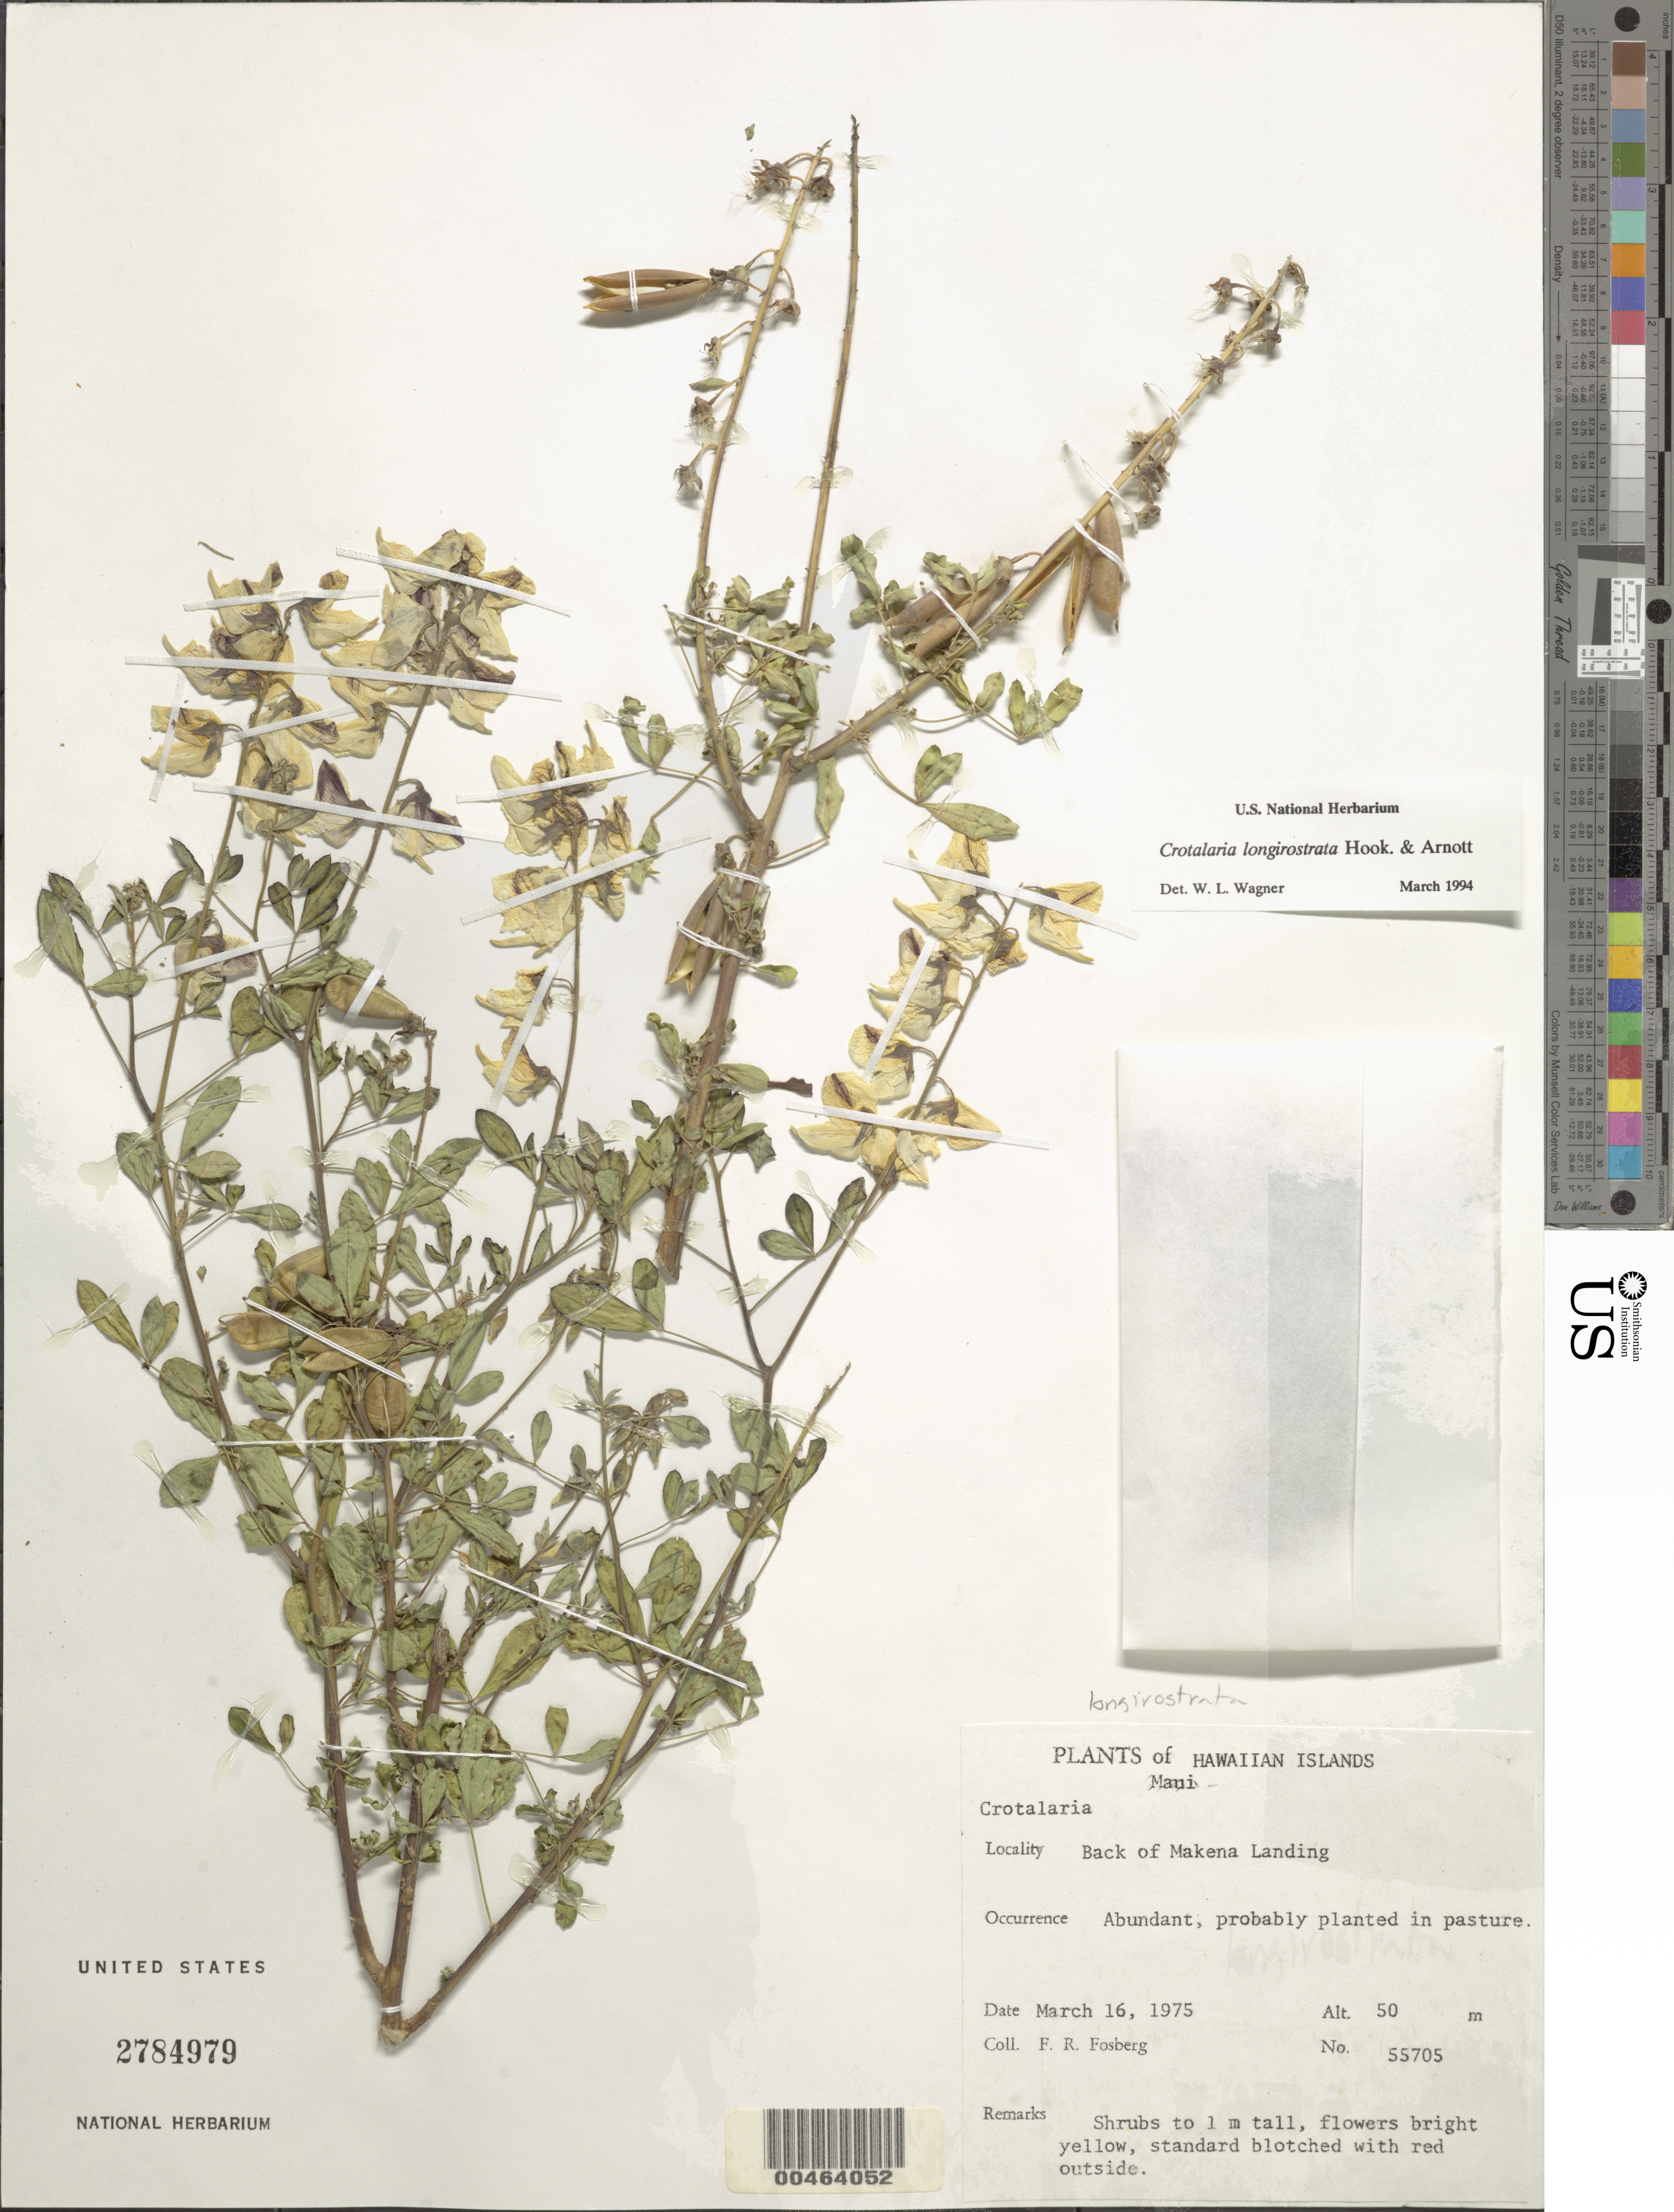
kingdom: Plantae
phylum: Tracheophyta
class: Magnoliopsida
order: Fabales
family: Fabaceae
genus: Crotalaria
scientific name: Crotalaria longirostrata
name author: Hook. & Arn.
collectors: F. R. Fosberg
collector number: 55705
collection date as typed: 16 Mar 1975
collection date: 1975-03-16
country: United States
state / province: Hawaii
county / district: Maui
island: Maui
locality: Back of Makena Landing.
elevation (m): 50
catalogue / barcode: US 2784979